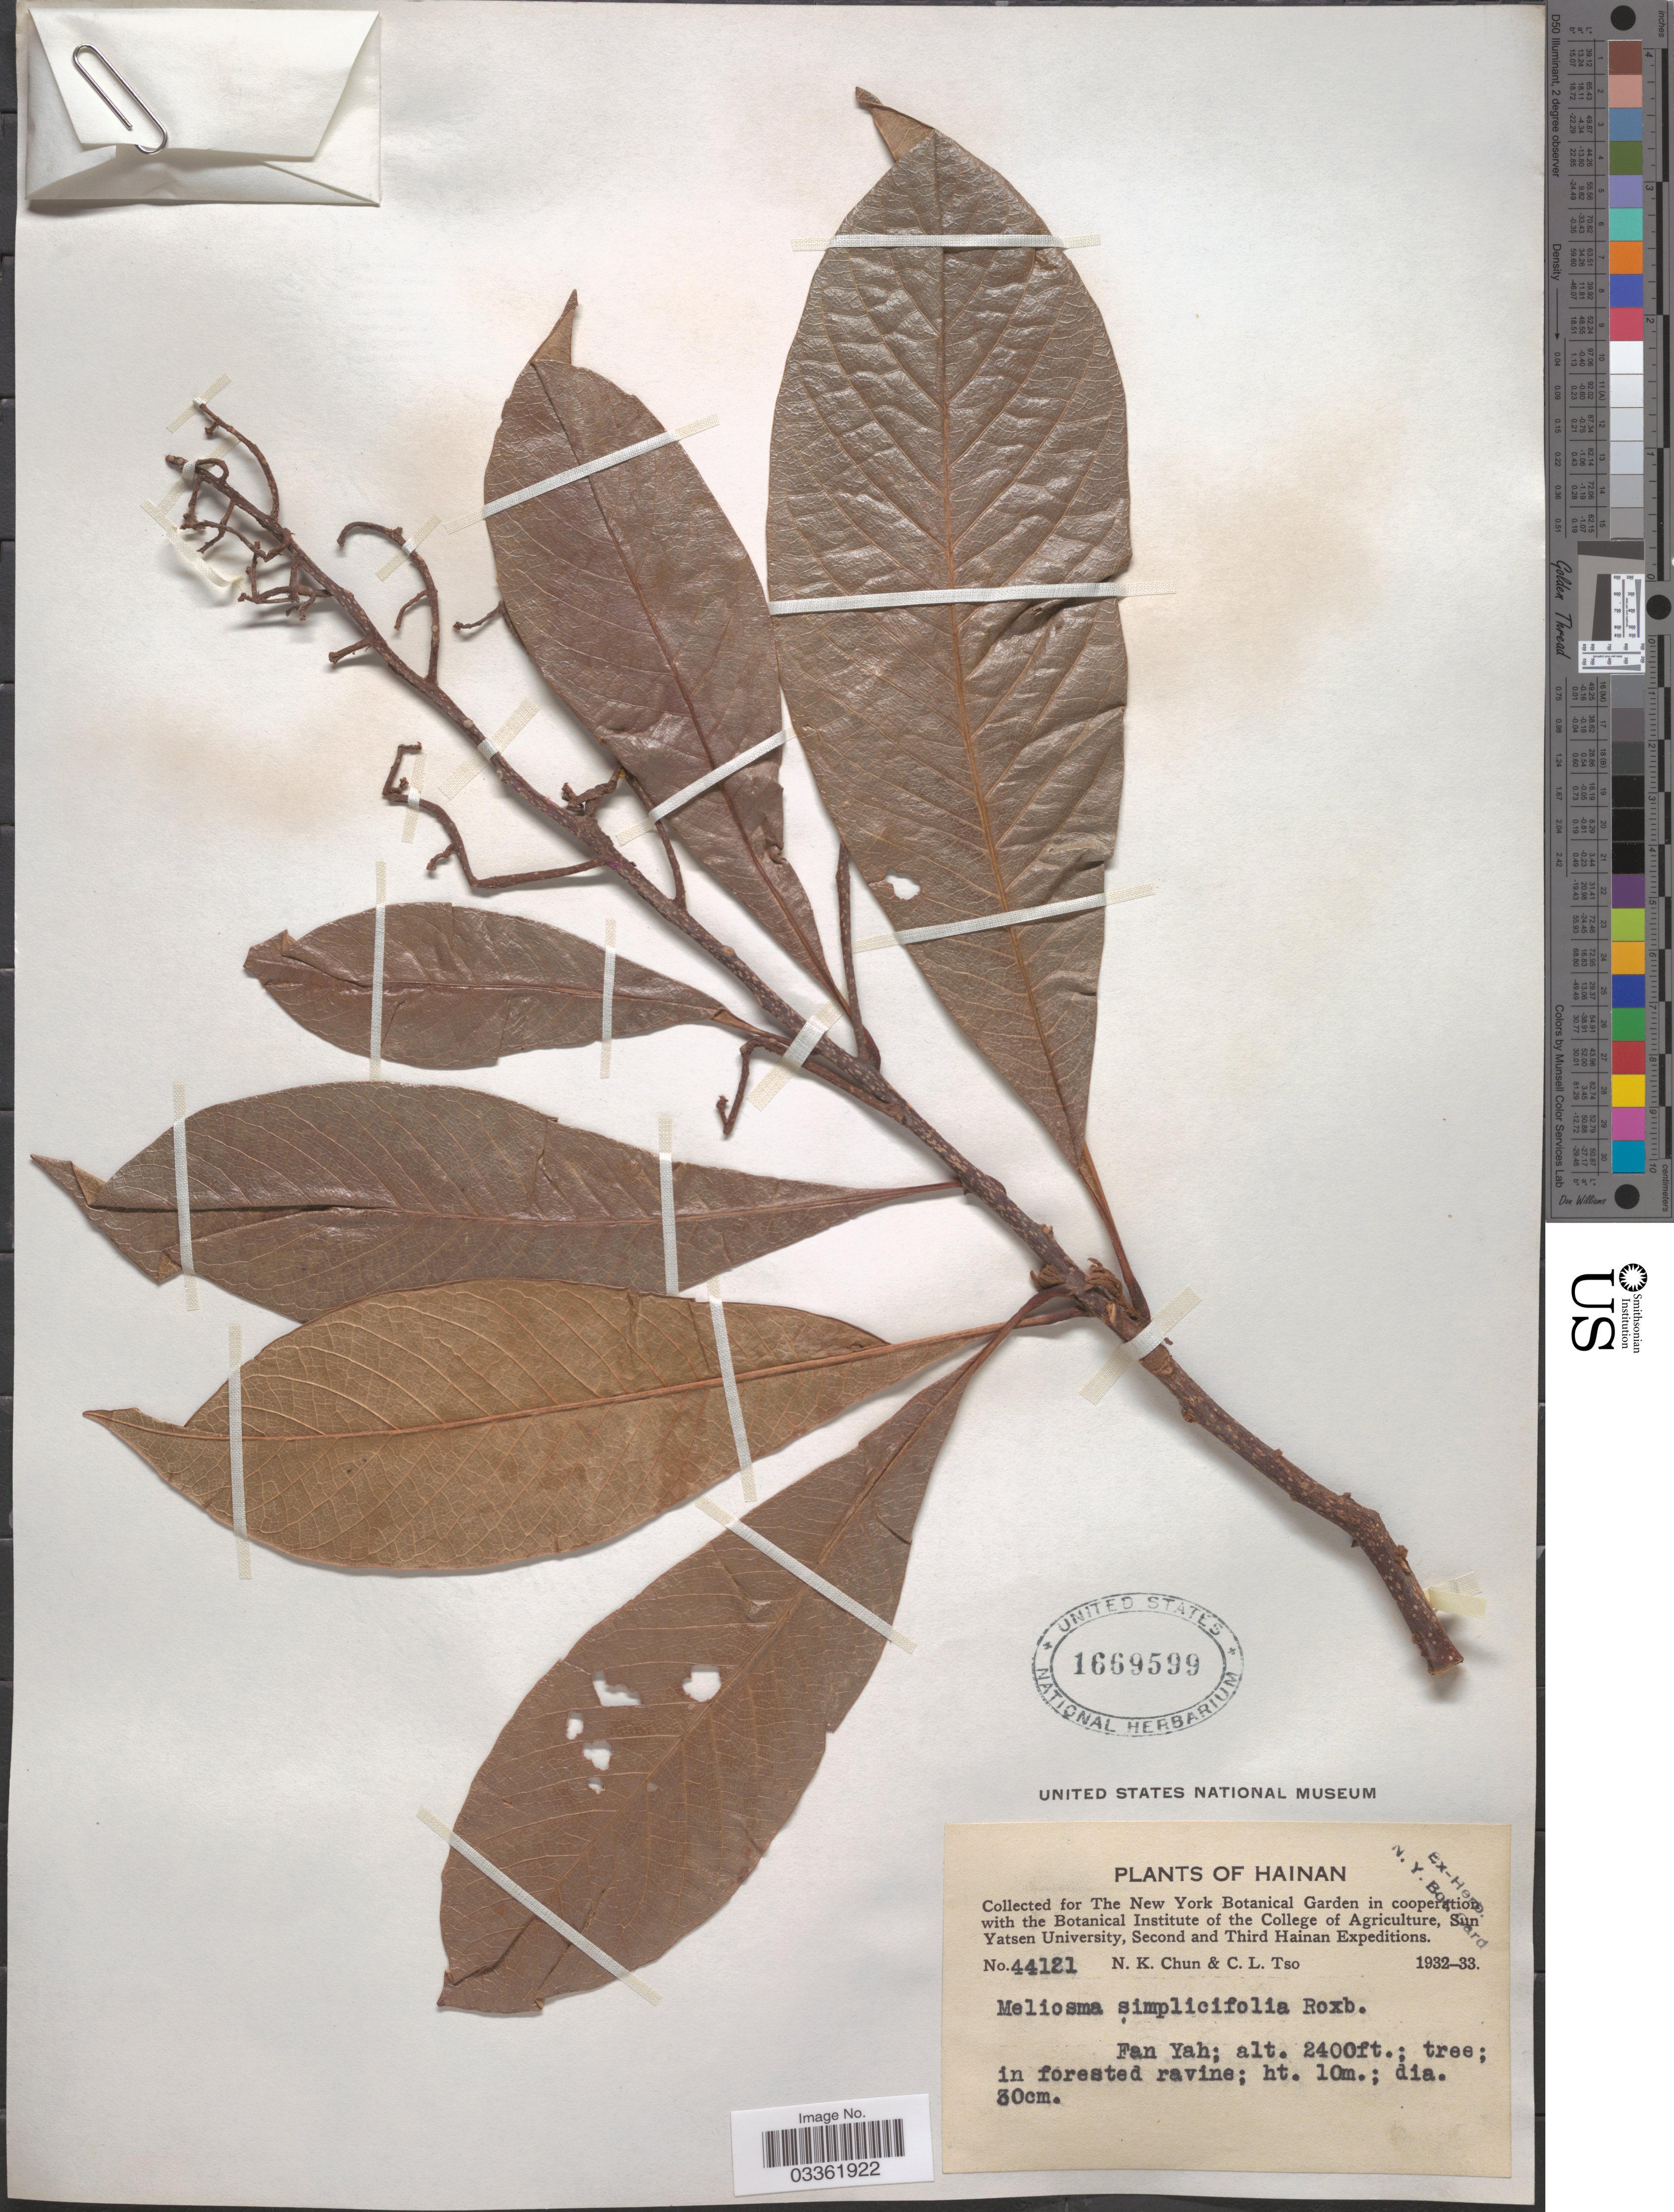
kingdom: Plantae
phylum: Tracheophyta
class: Magnoliopsida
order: Proteales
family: Sabiaceae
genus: Meliosma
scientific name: Meliosma simplicifolia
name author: (Roxb.) Walp.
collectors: N. K. Chun & C. Tso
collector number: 44121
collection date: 1932/1933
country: China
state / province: Hainan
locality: Fan Yah.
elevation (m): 732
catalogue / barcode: US 1669599